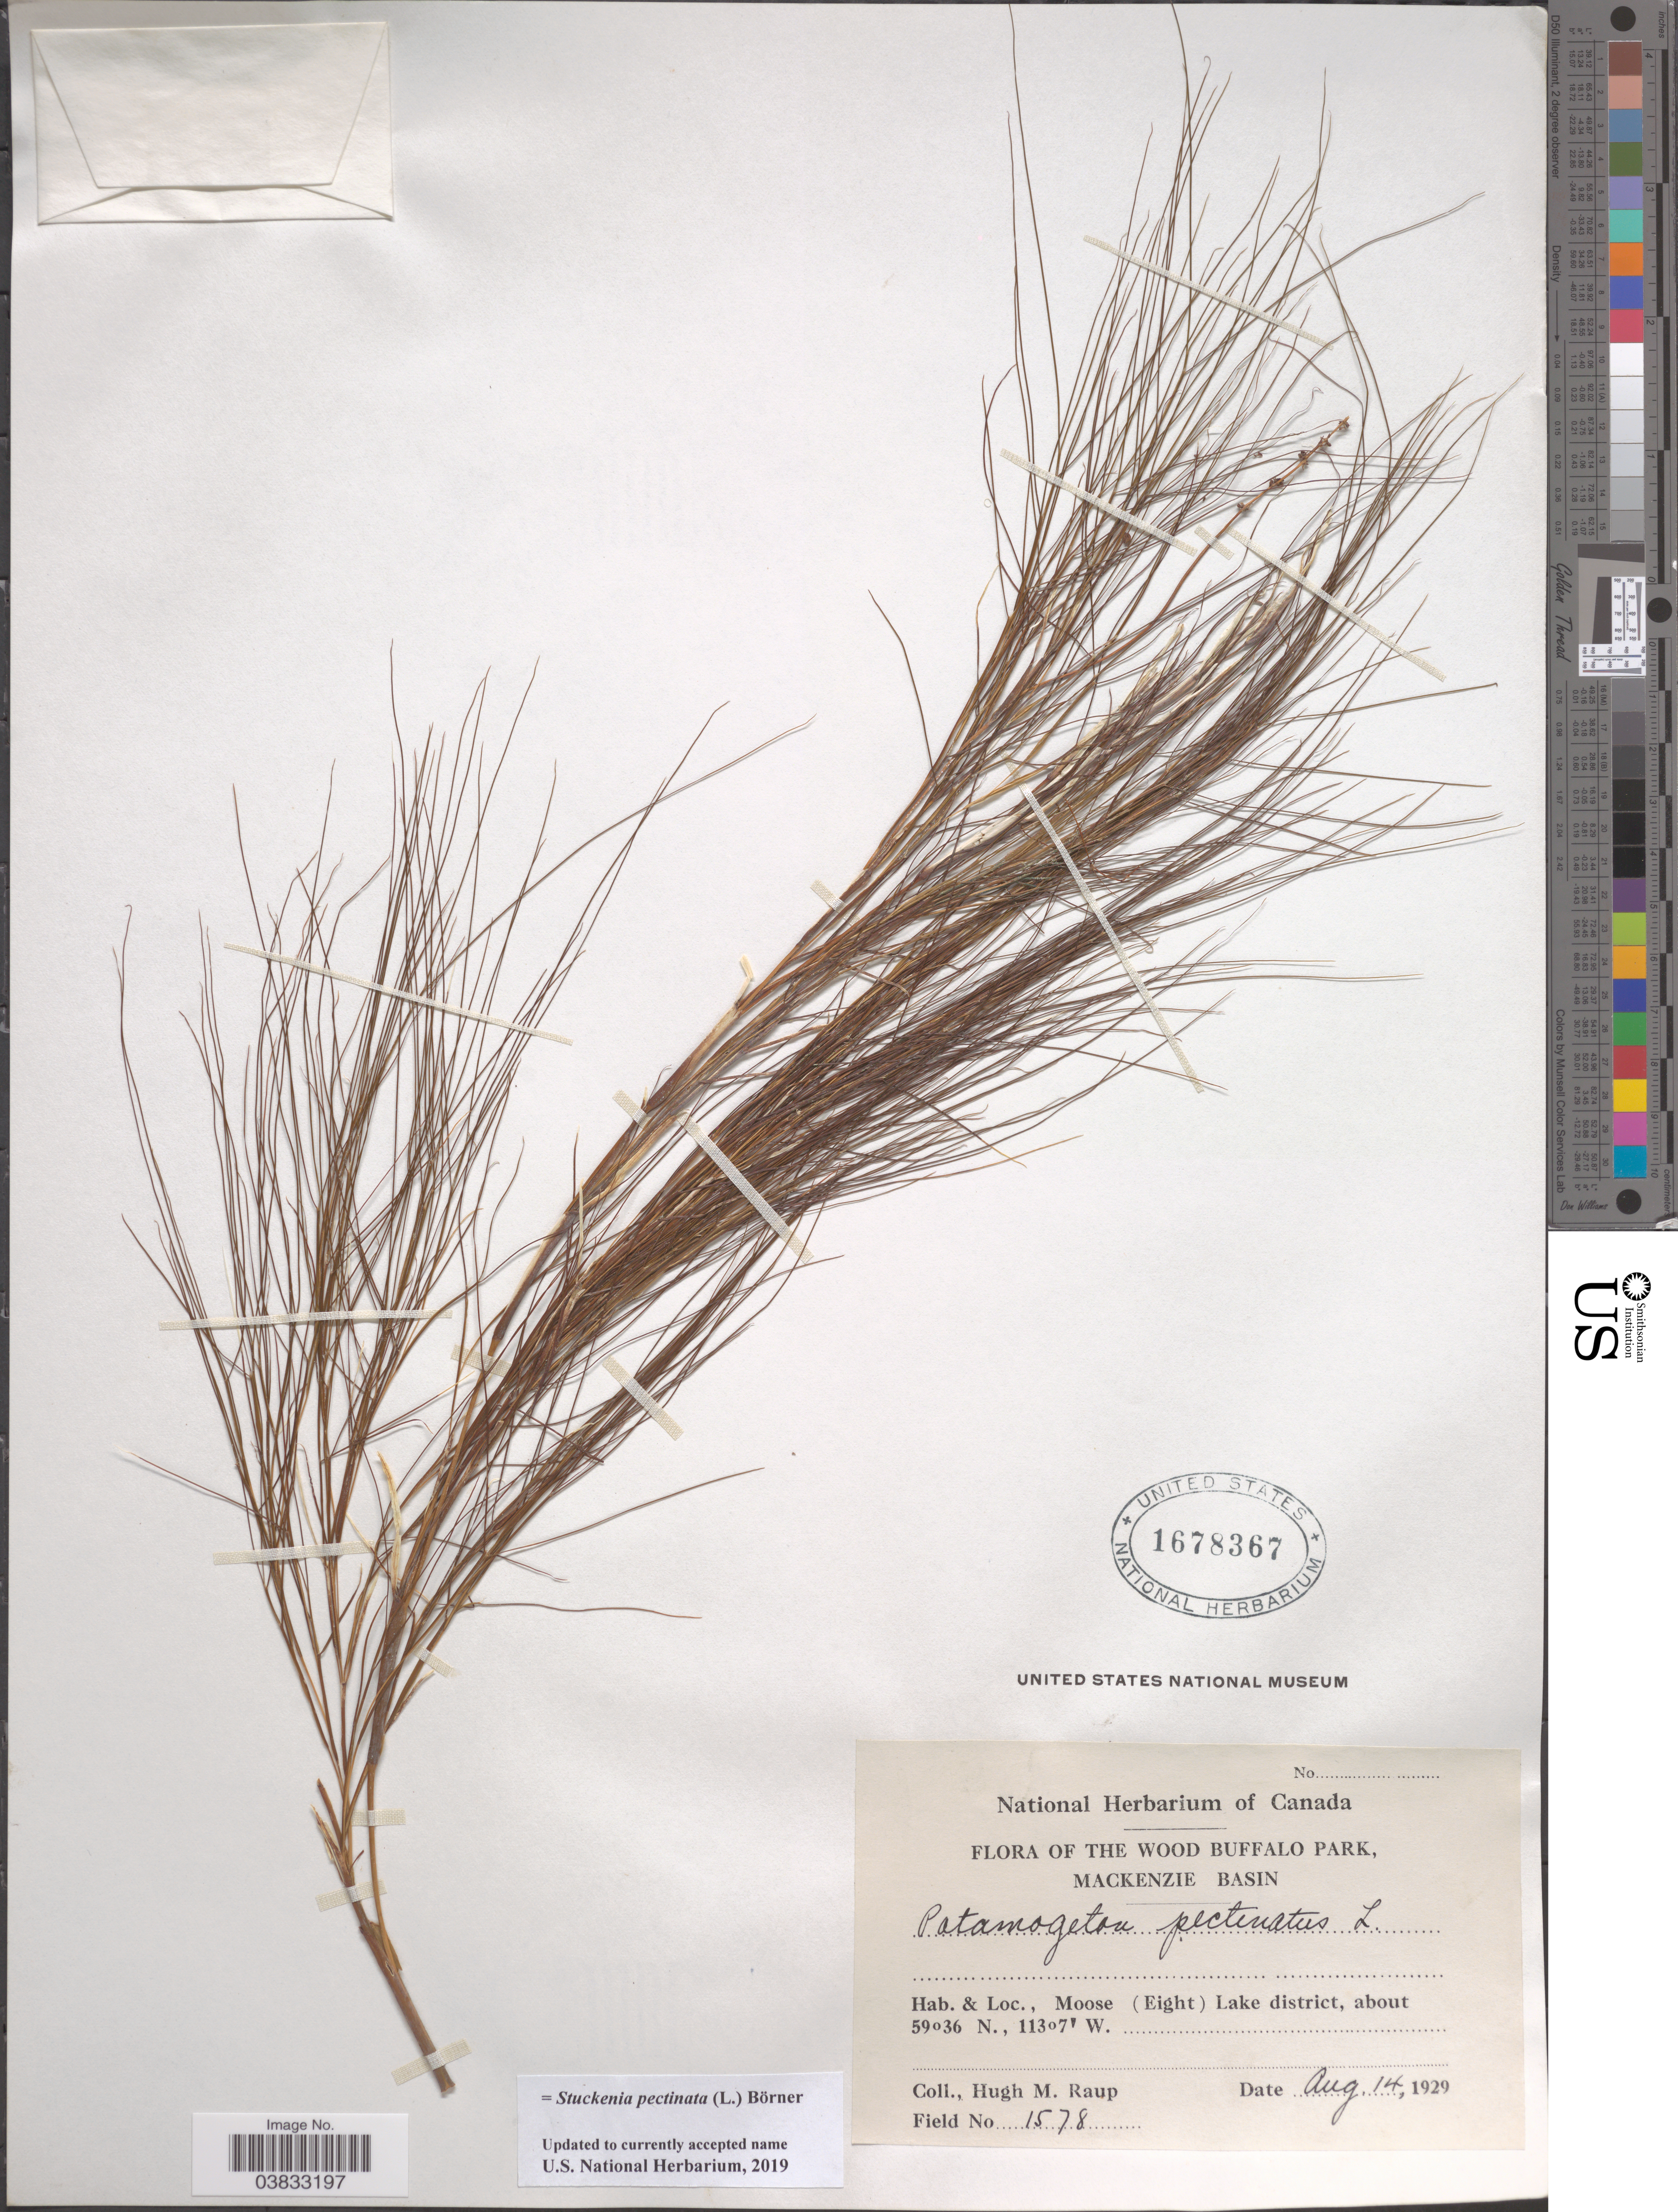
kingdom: Plantae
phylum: Tracheophyta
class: Liliopsida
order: Alismatales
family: Potamogetonaceae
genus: Stuckenia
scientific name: Stuckenia pectinata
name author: (L.) Börner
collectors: H. Raup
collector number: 1578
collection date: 1929-08-14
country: Canada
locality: The Wood Buffalo Park, Mackenzie Basin. Moose (Eight) Lake district.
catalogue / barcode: US 1678367